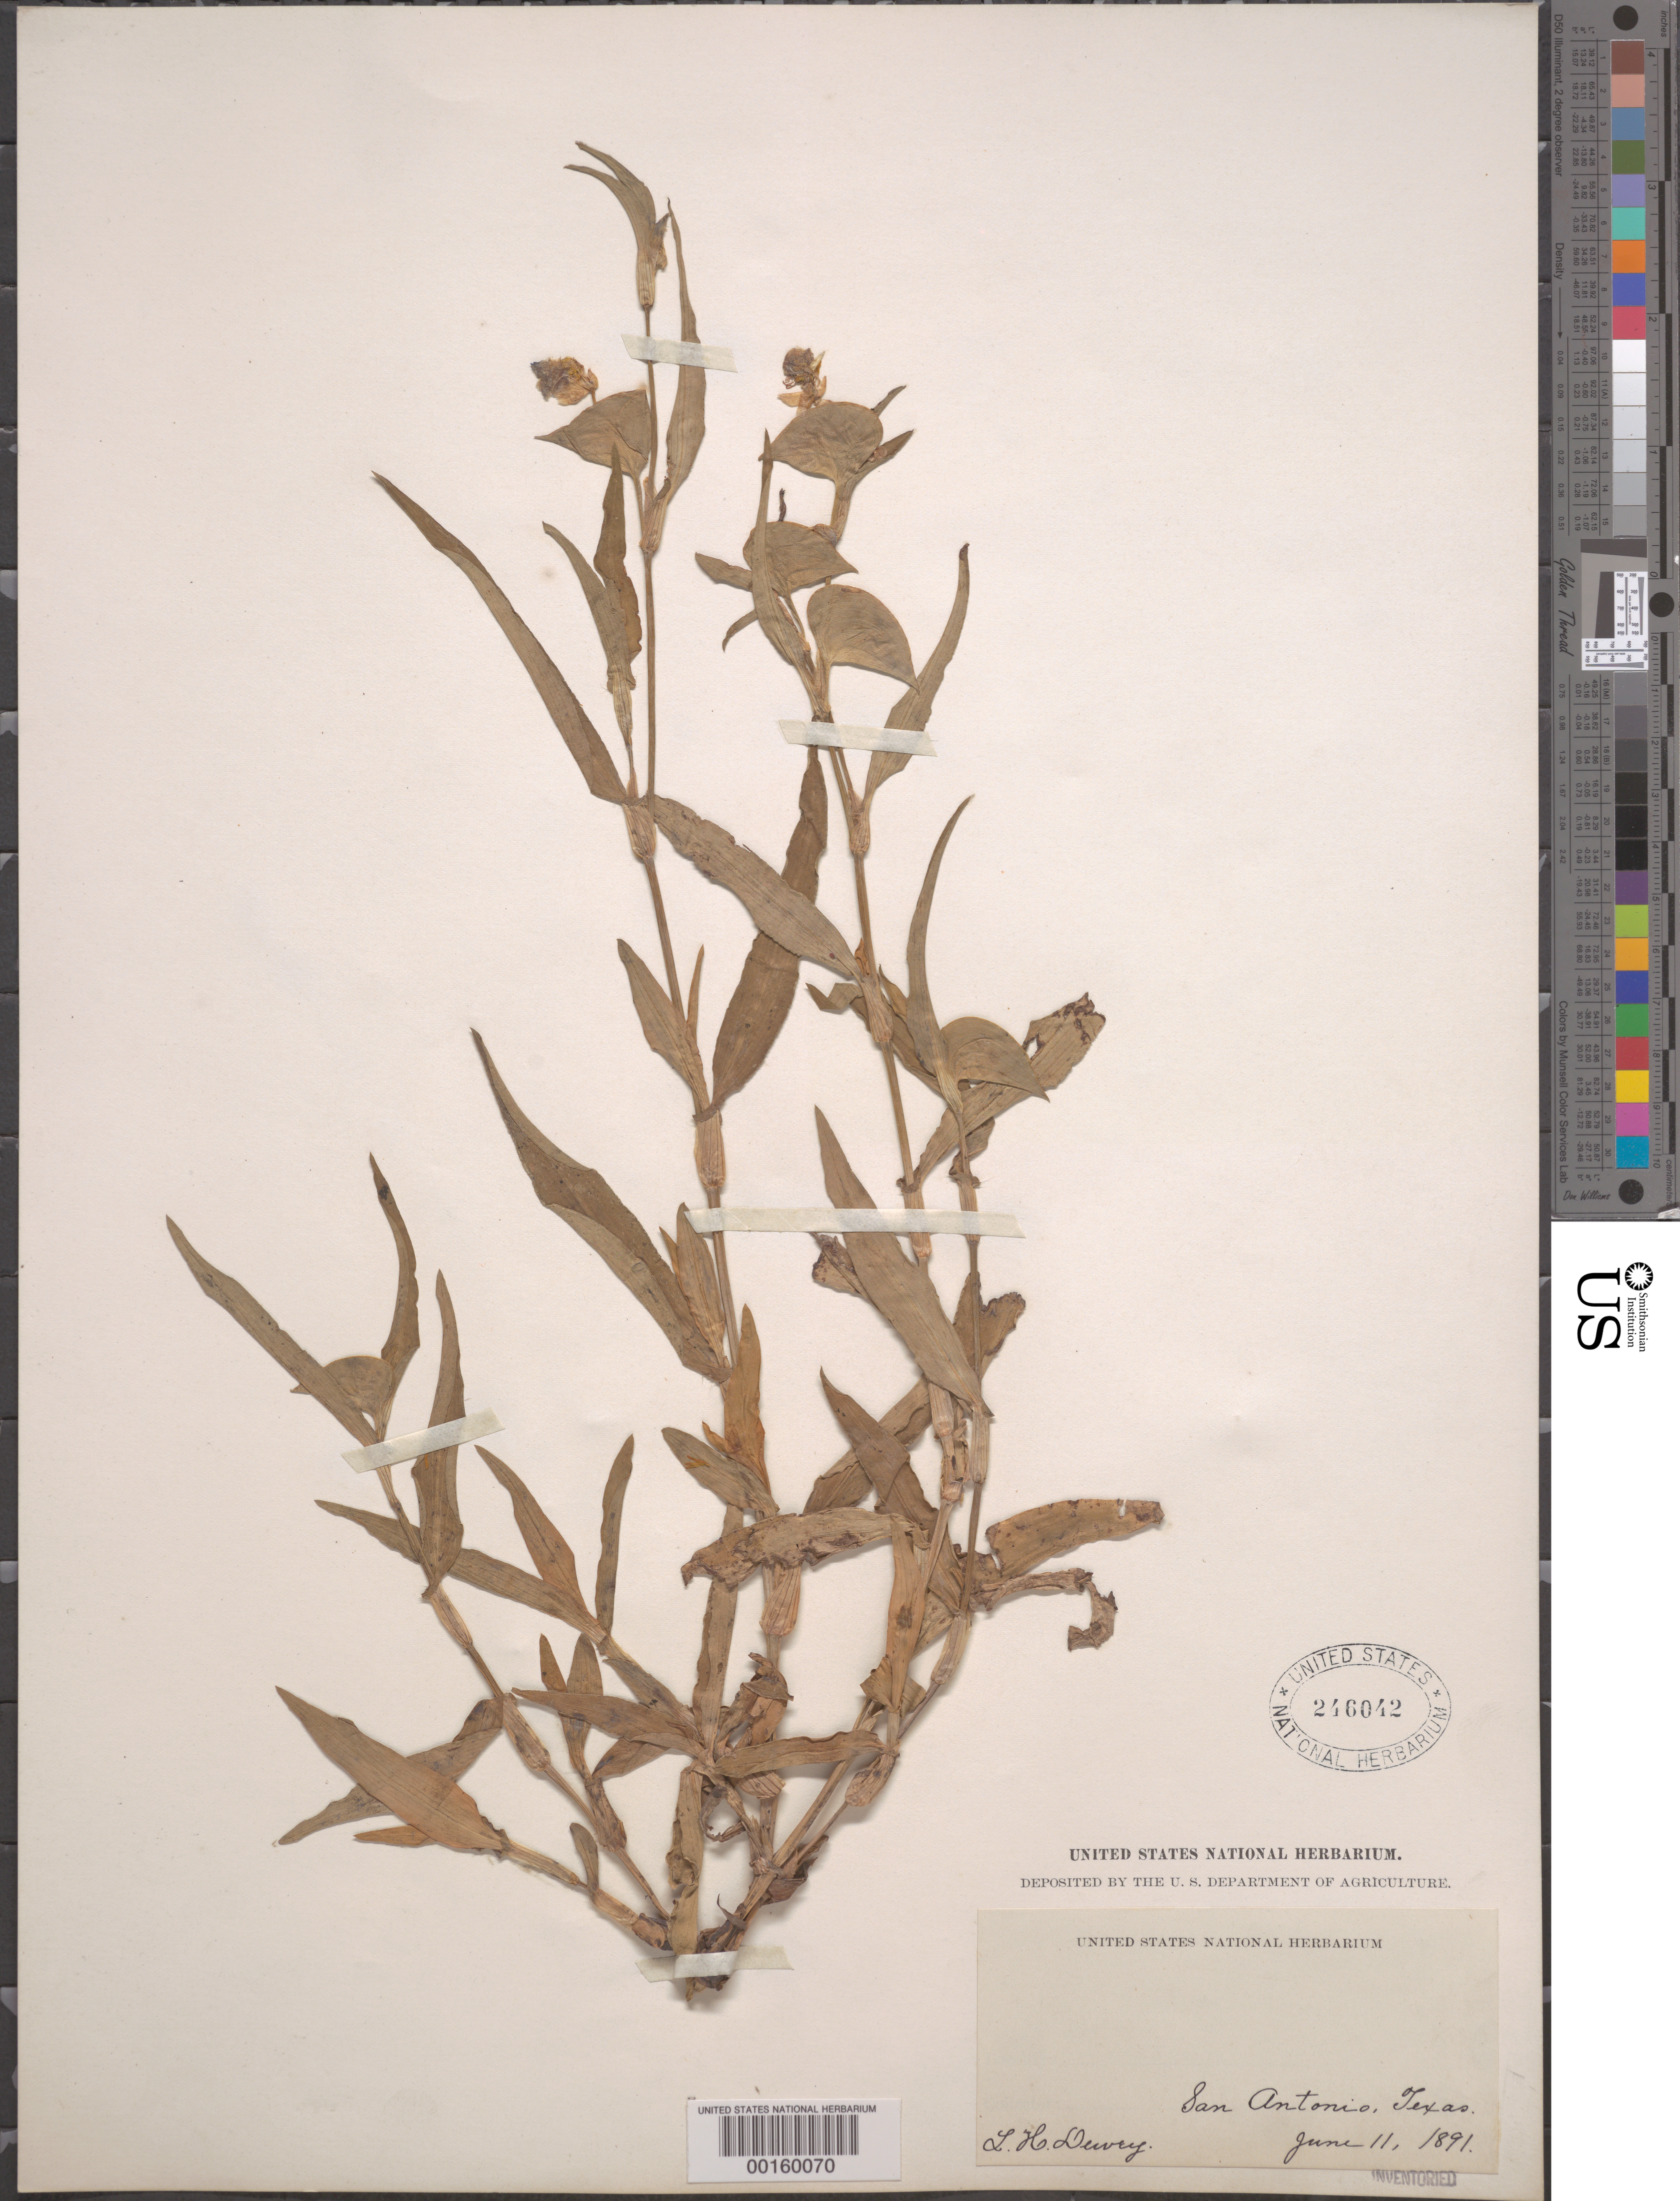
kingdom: Plantae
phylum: Tracheophyta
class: Liliopsida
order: Commelinales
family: Commelinaceae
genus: Commelina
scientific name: Commelina erecta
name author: L.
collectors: L. H. Dewey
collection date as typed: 11 Jun 1891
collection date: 1891-06-11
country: United States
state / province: Texas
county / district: Bexar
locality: San antonio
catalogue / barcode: US 246042